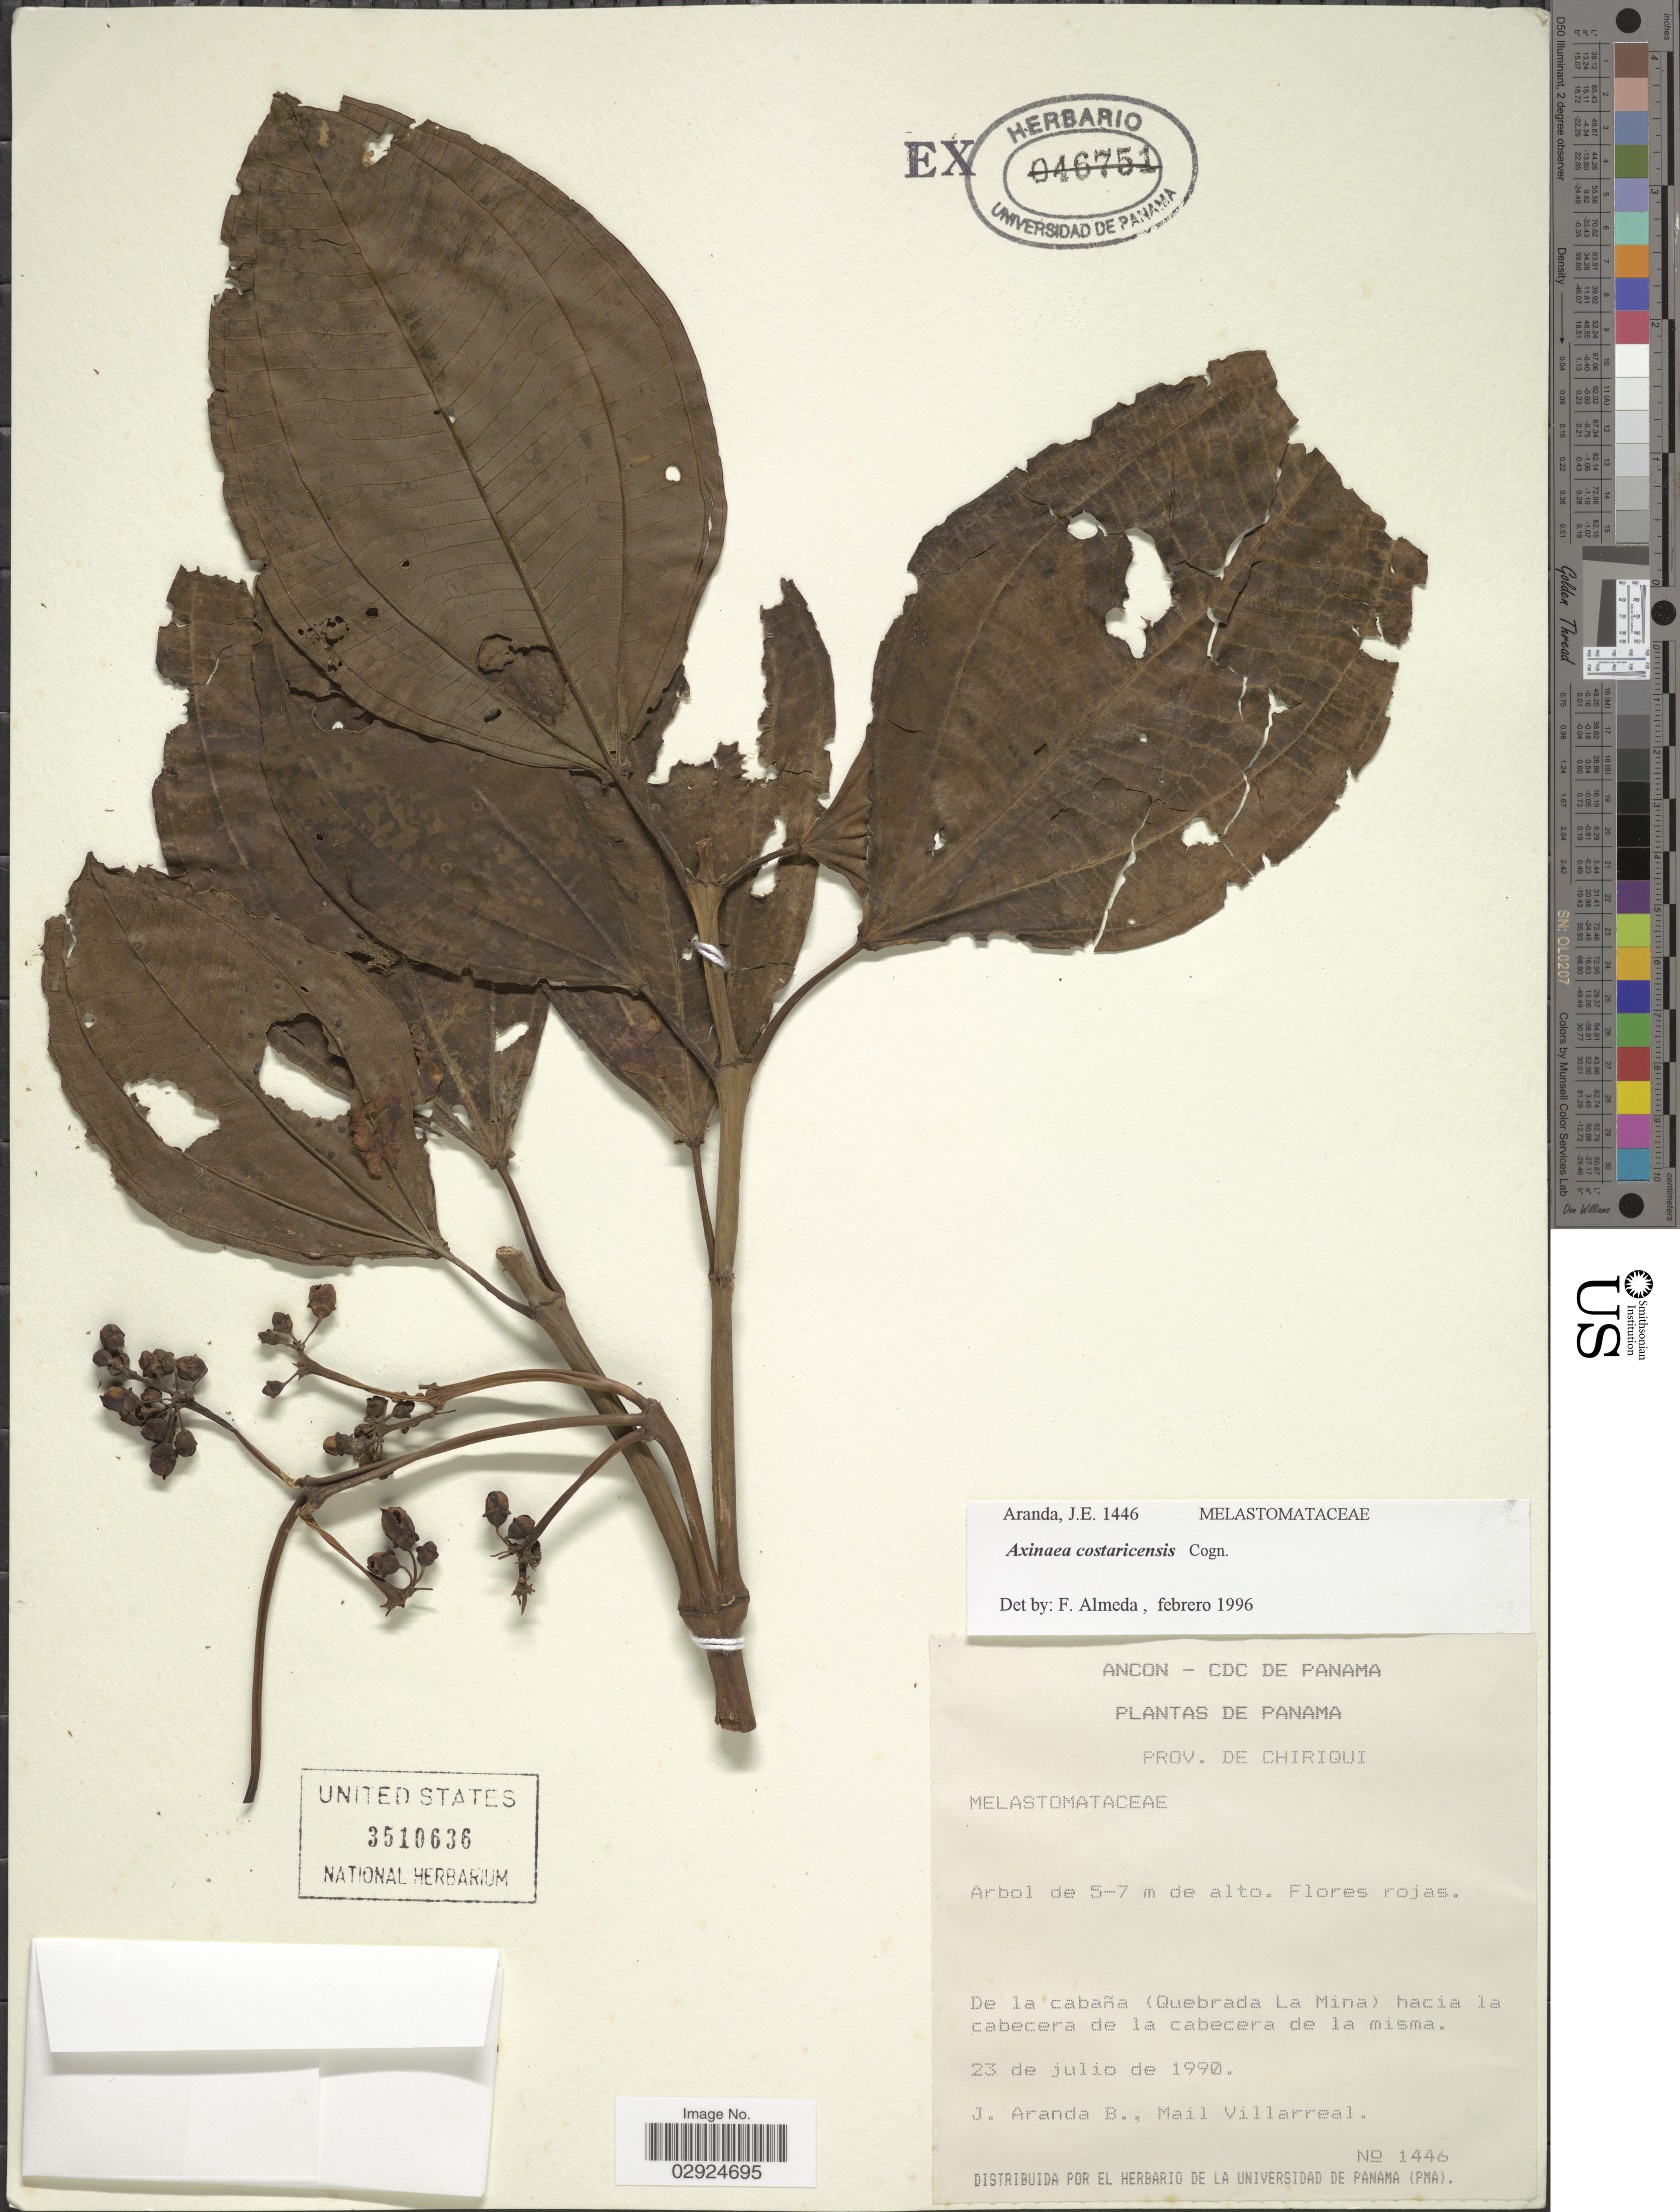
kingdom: Plantae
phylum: Tracheophyta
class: Magnoliopsida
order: Myrtales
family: Melastomataceae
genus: Axinaea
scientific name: Axinaea costaricensis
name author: Cogn. in A. DC.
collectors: J. Aranda B. & M. Villarreal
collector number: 1446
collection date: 1990-07-23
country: Panama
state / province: Chiriqui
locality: De la cabaña (Quebrada La Mina) hacia la cabecera de la cabecera de la misma.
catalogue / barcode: US 3510636